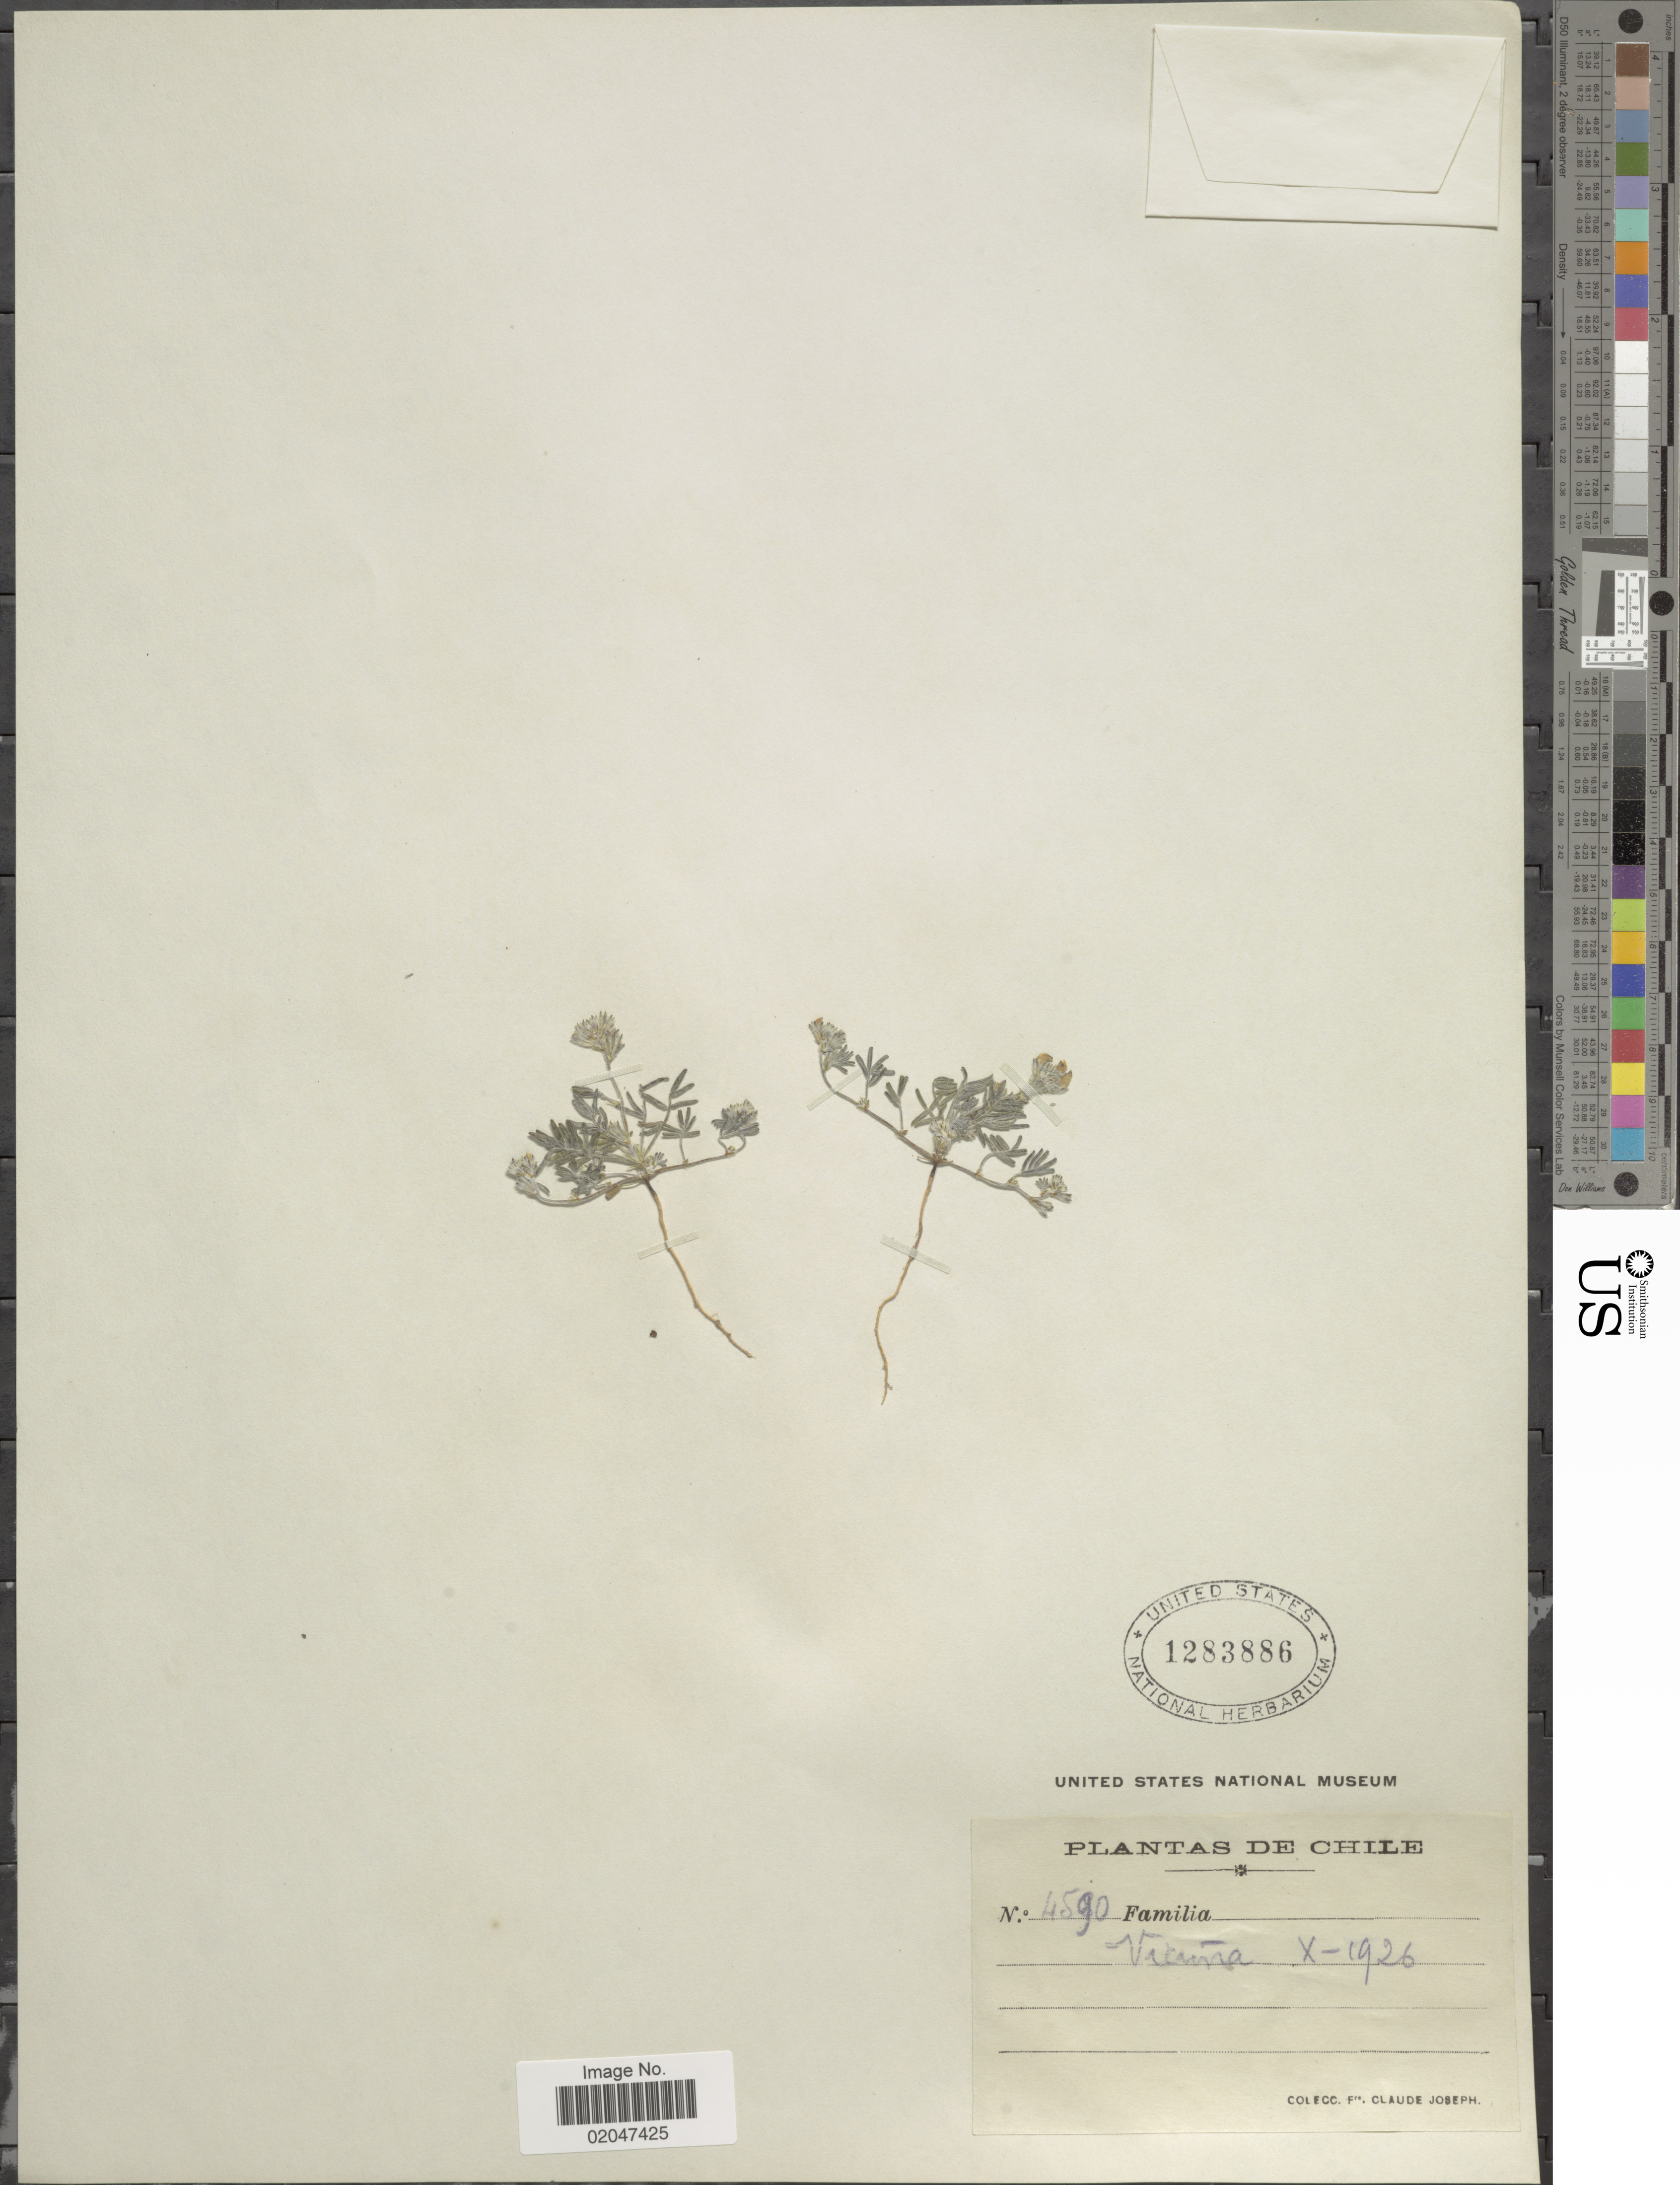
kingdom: Plantae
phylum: Tracheophyta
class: Magnoliopsida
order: Fabales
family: Fabaceae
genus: Adesmia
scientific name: Adesmia sp.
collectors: Bro. Claude-Joseph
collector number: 4590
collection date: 1926-10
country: Chile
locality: Vicuna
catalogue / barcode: US 1283886